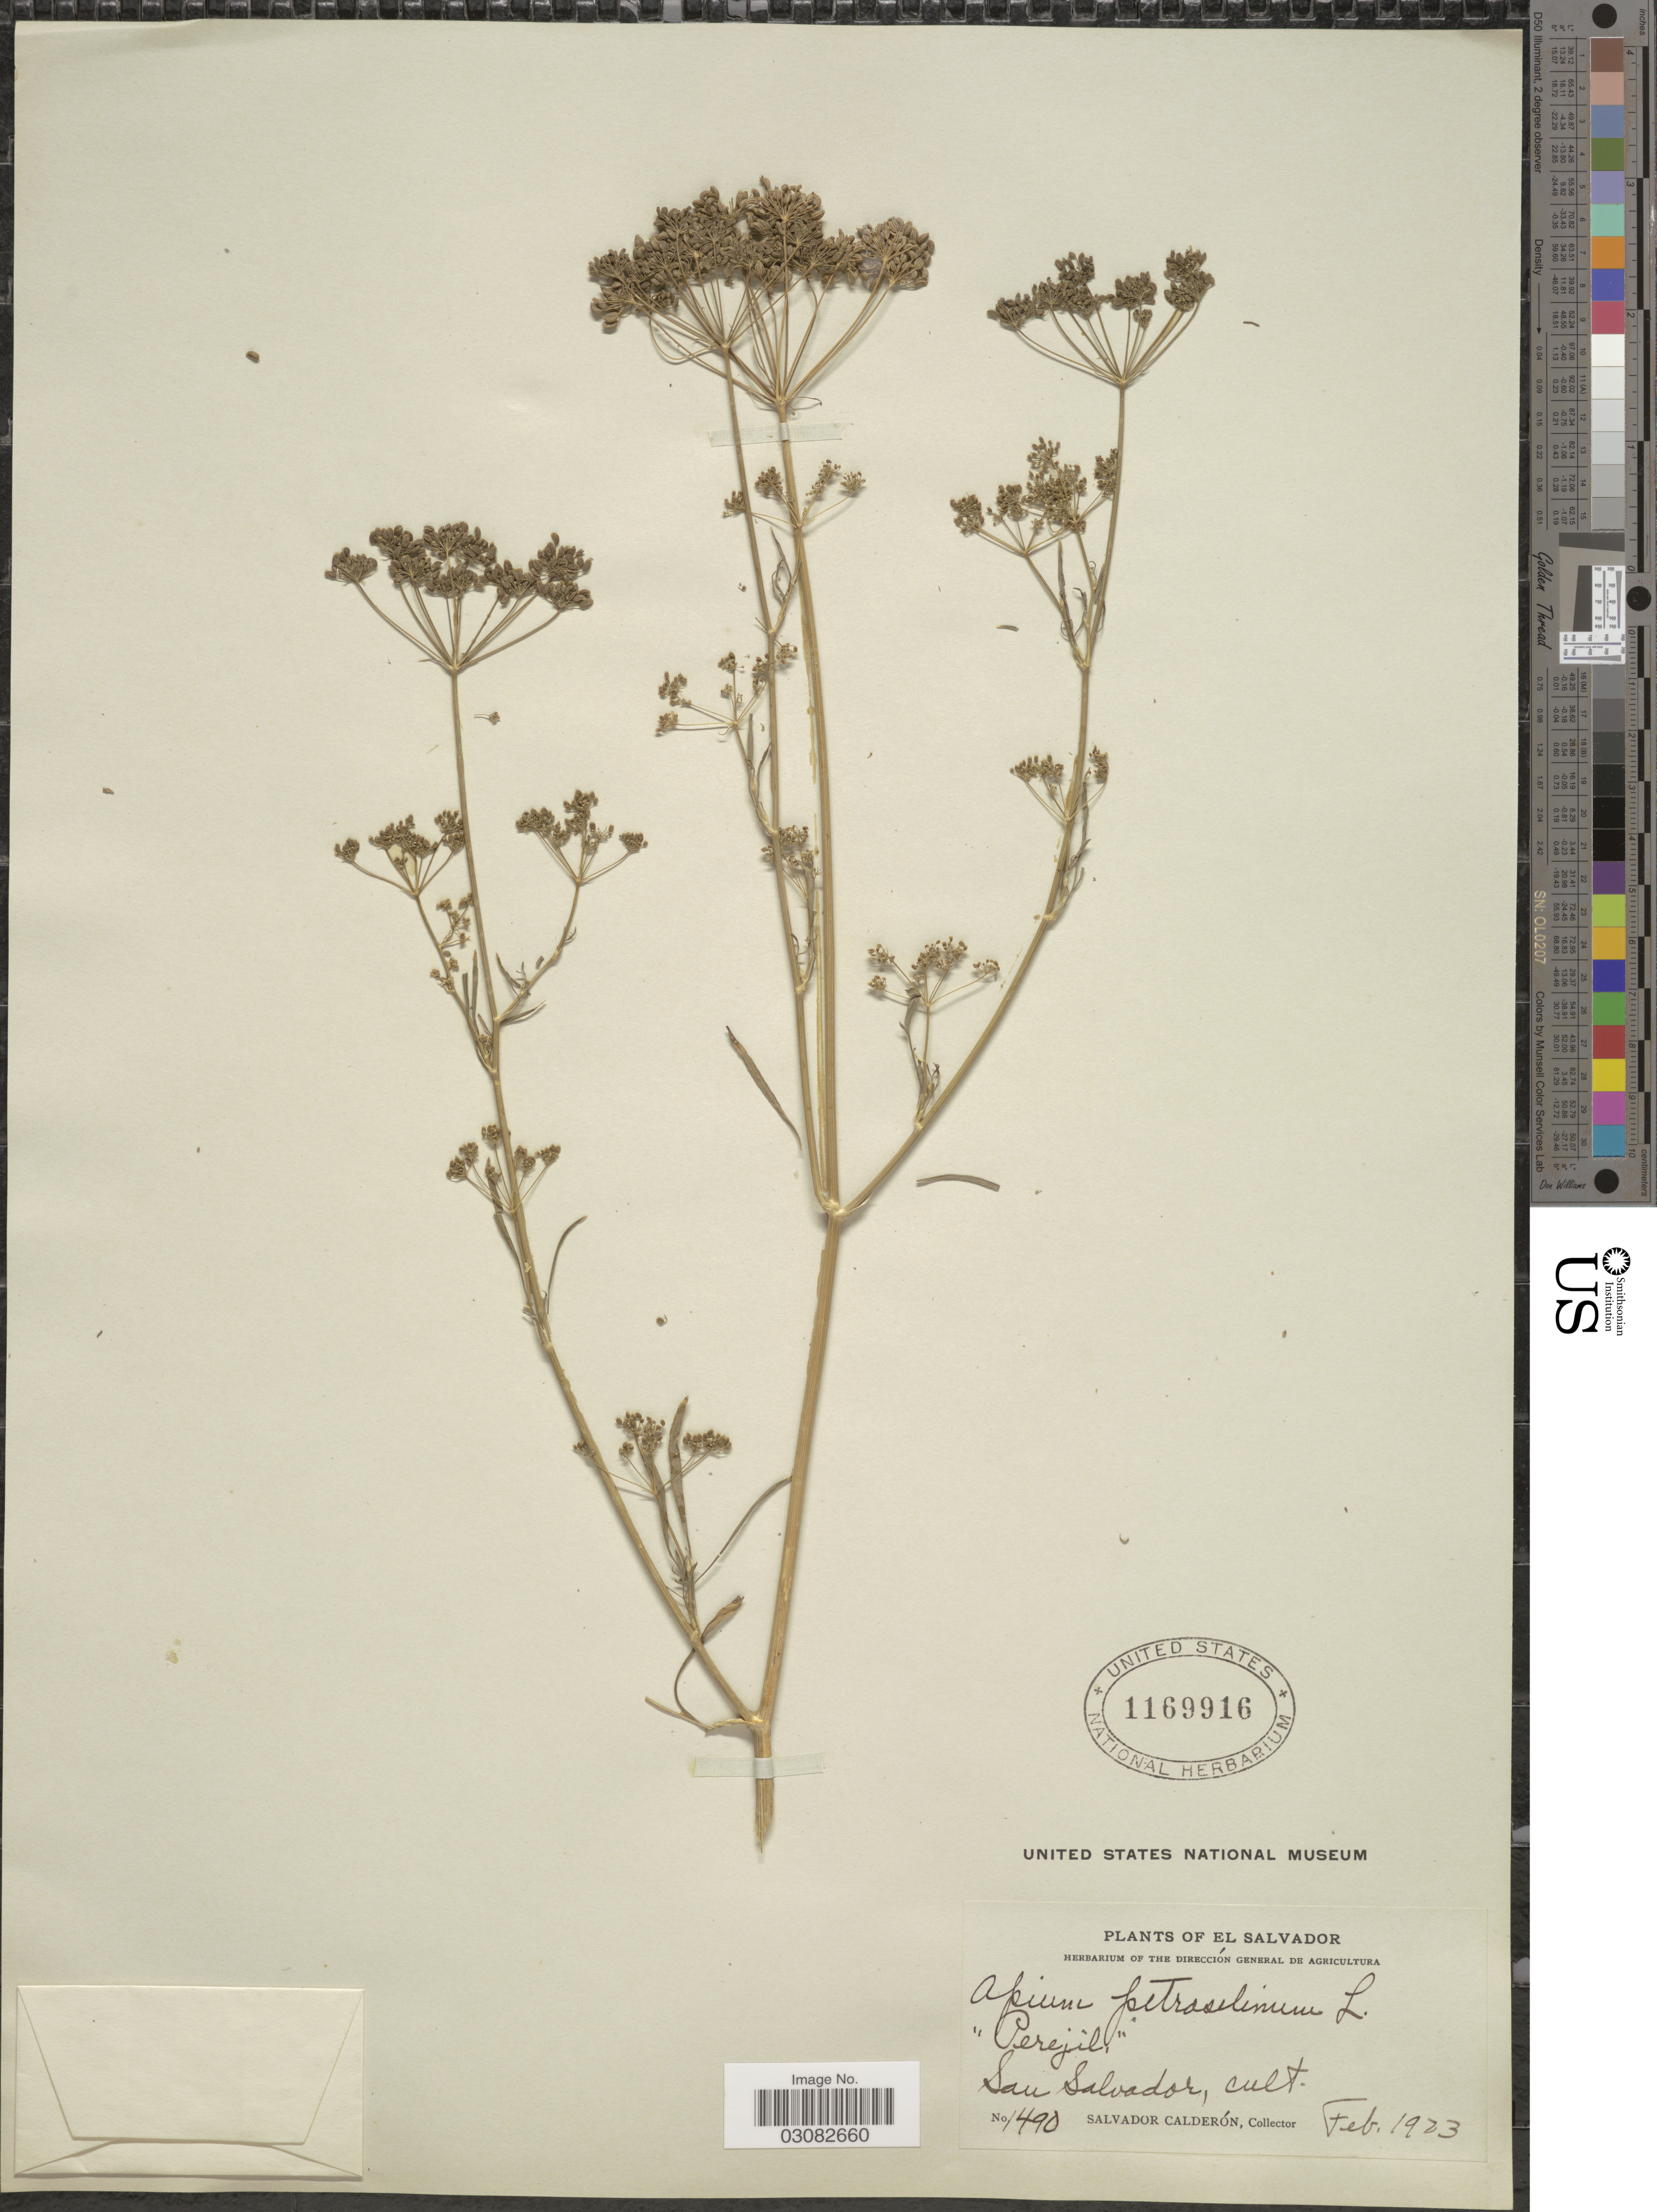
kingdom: Plantae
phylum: Tracheophyta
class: Magnoliopsida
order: Apiales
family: Apiaceae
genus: Apium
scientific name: Apium petroselinum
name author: L.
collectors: S. Calderón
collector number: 1490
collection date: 1923-02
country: El Salvador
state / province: San Salvador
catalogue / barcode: US 1169916